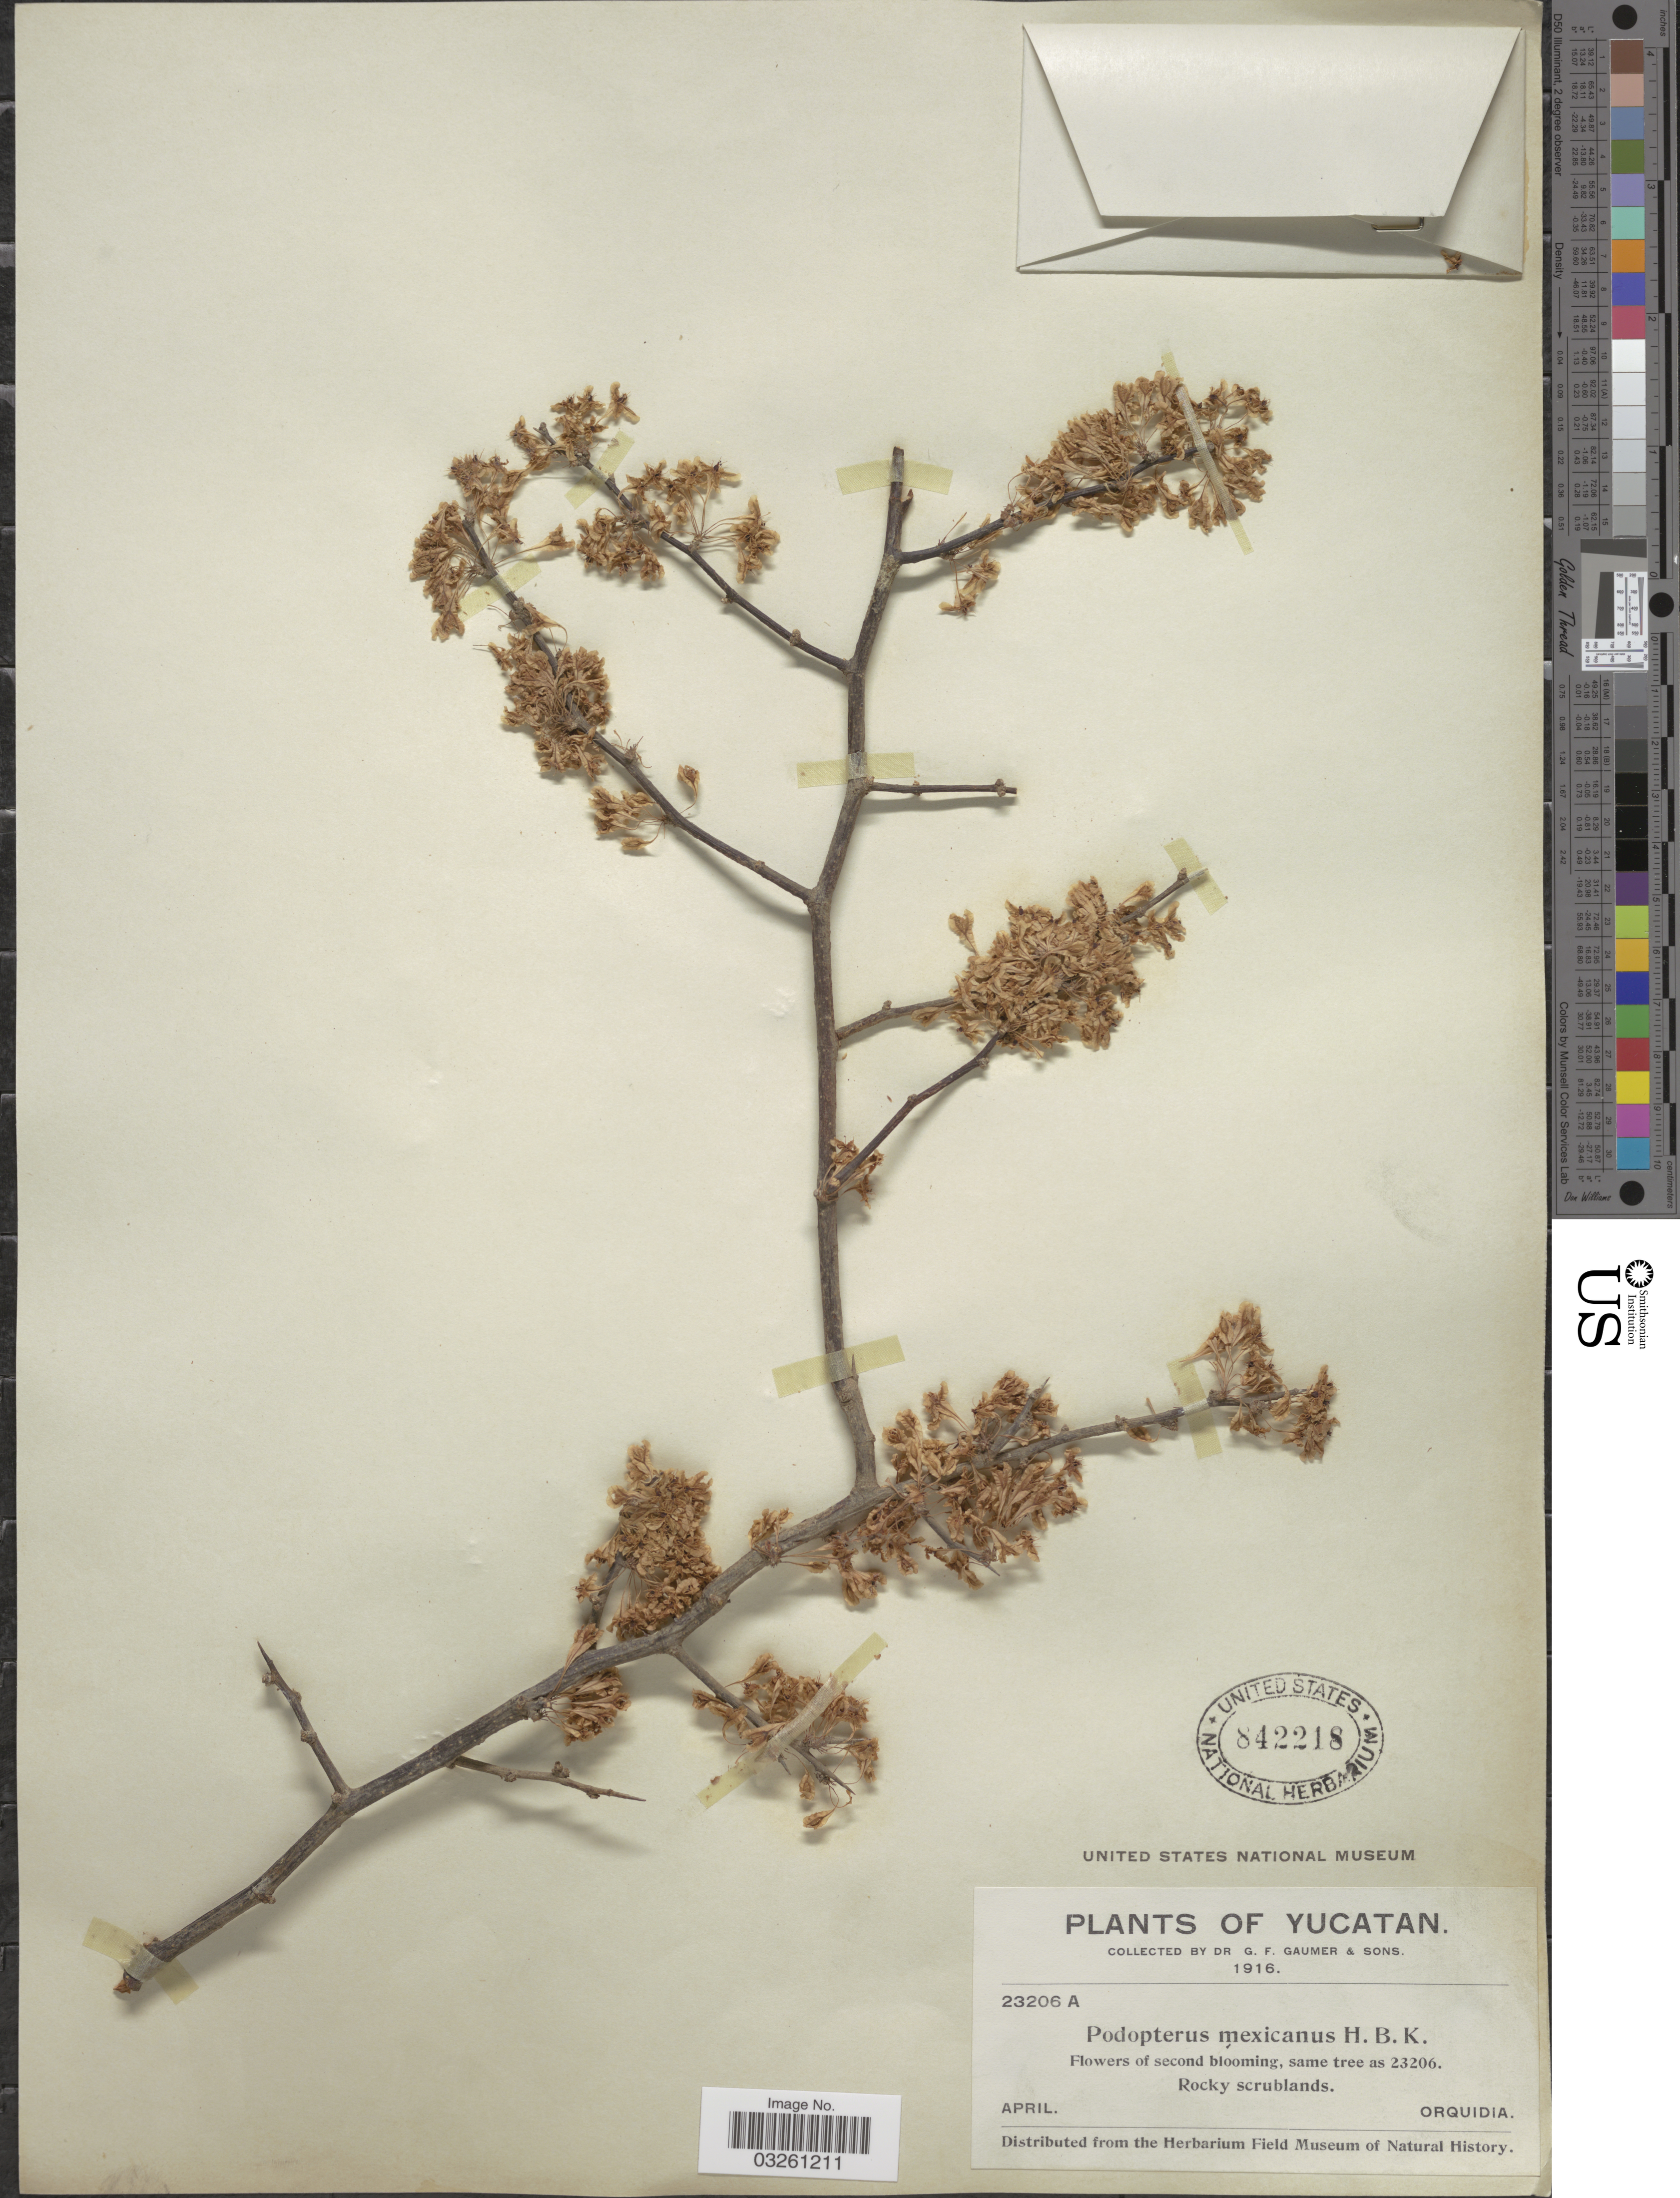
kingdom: Plantae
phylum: Tracheophyta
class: Magnoliopsida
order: Caryophyllales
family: Polygonaceae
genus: Podopterus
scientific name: Podopterus mexicanus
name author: Bonpl.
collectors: G. F. Gaumer & Sons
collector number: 23206A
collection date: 1916-04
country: Mexico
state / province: Yucatán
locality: Rocky scrublands. Orquidia.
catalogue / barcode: US 842218